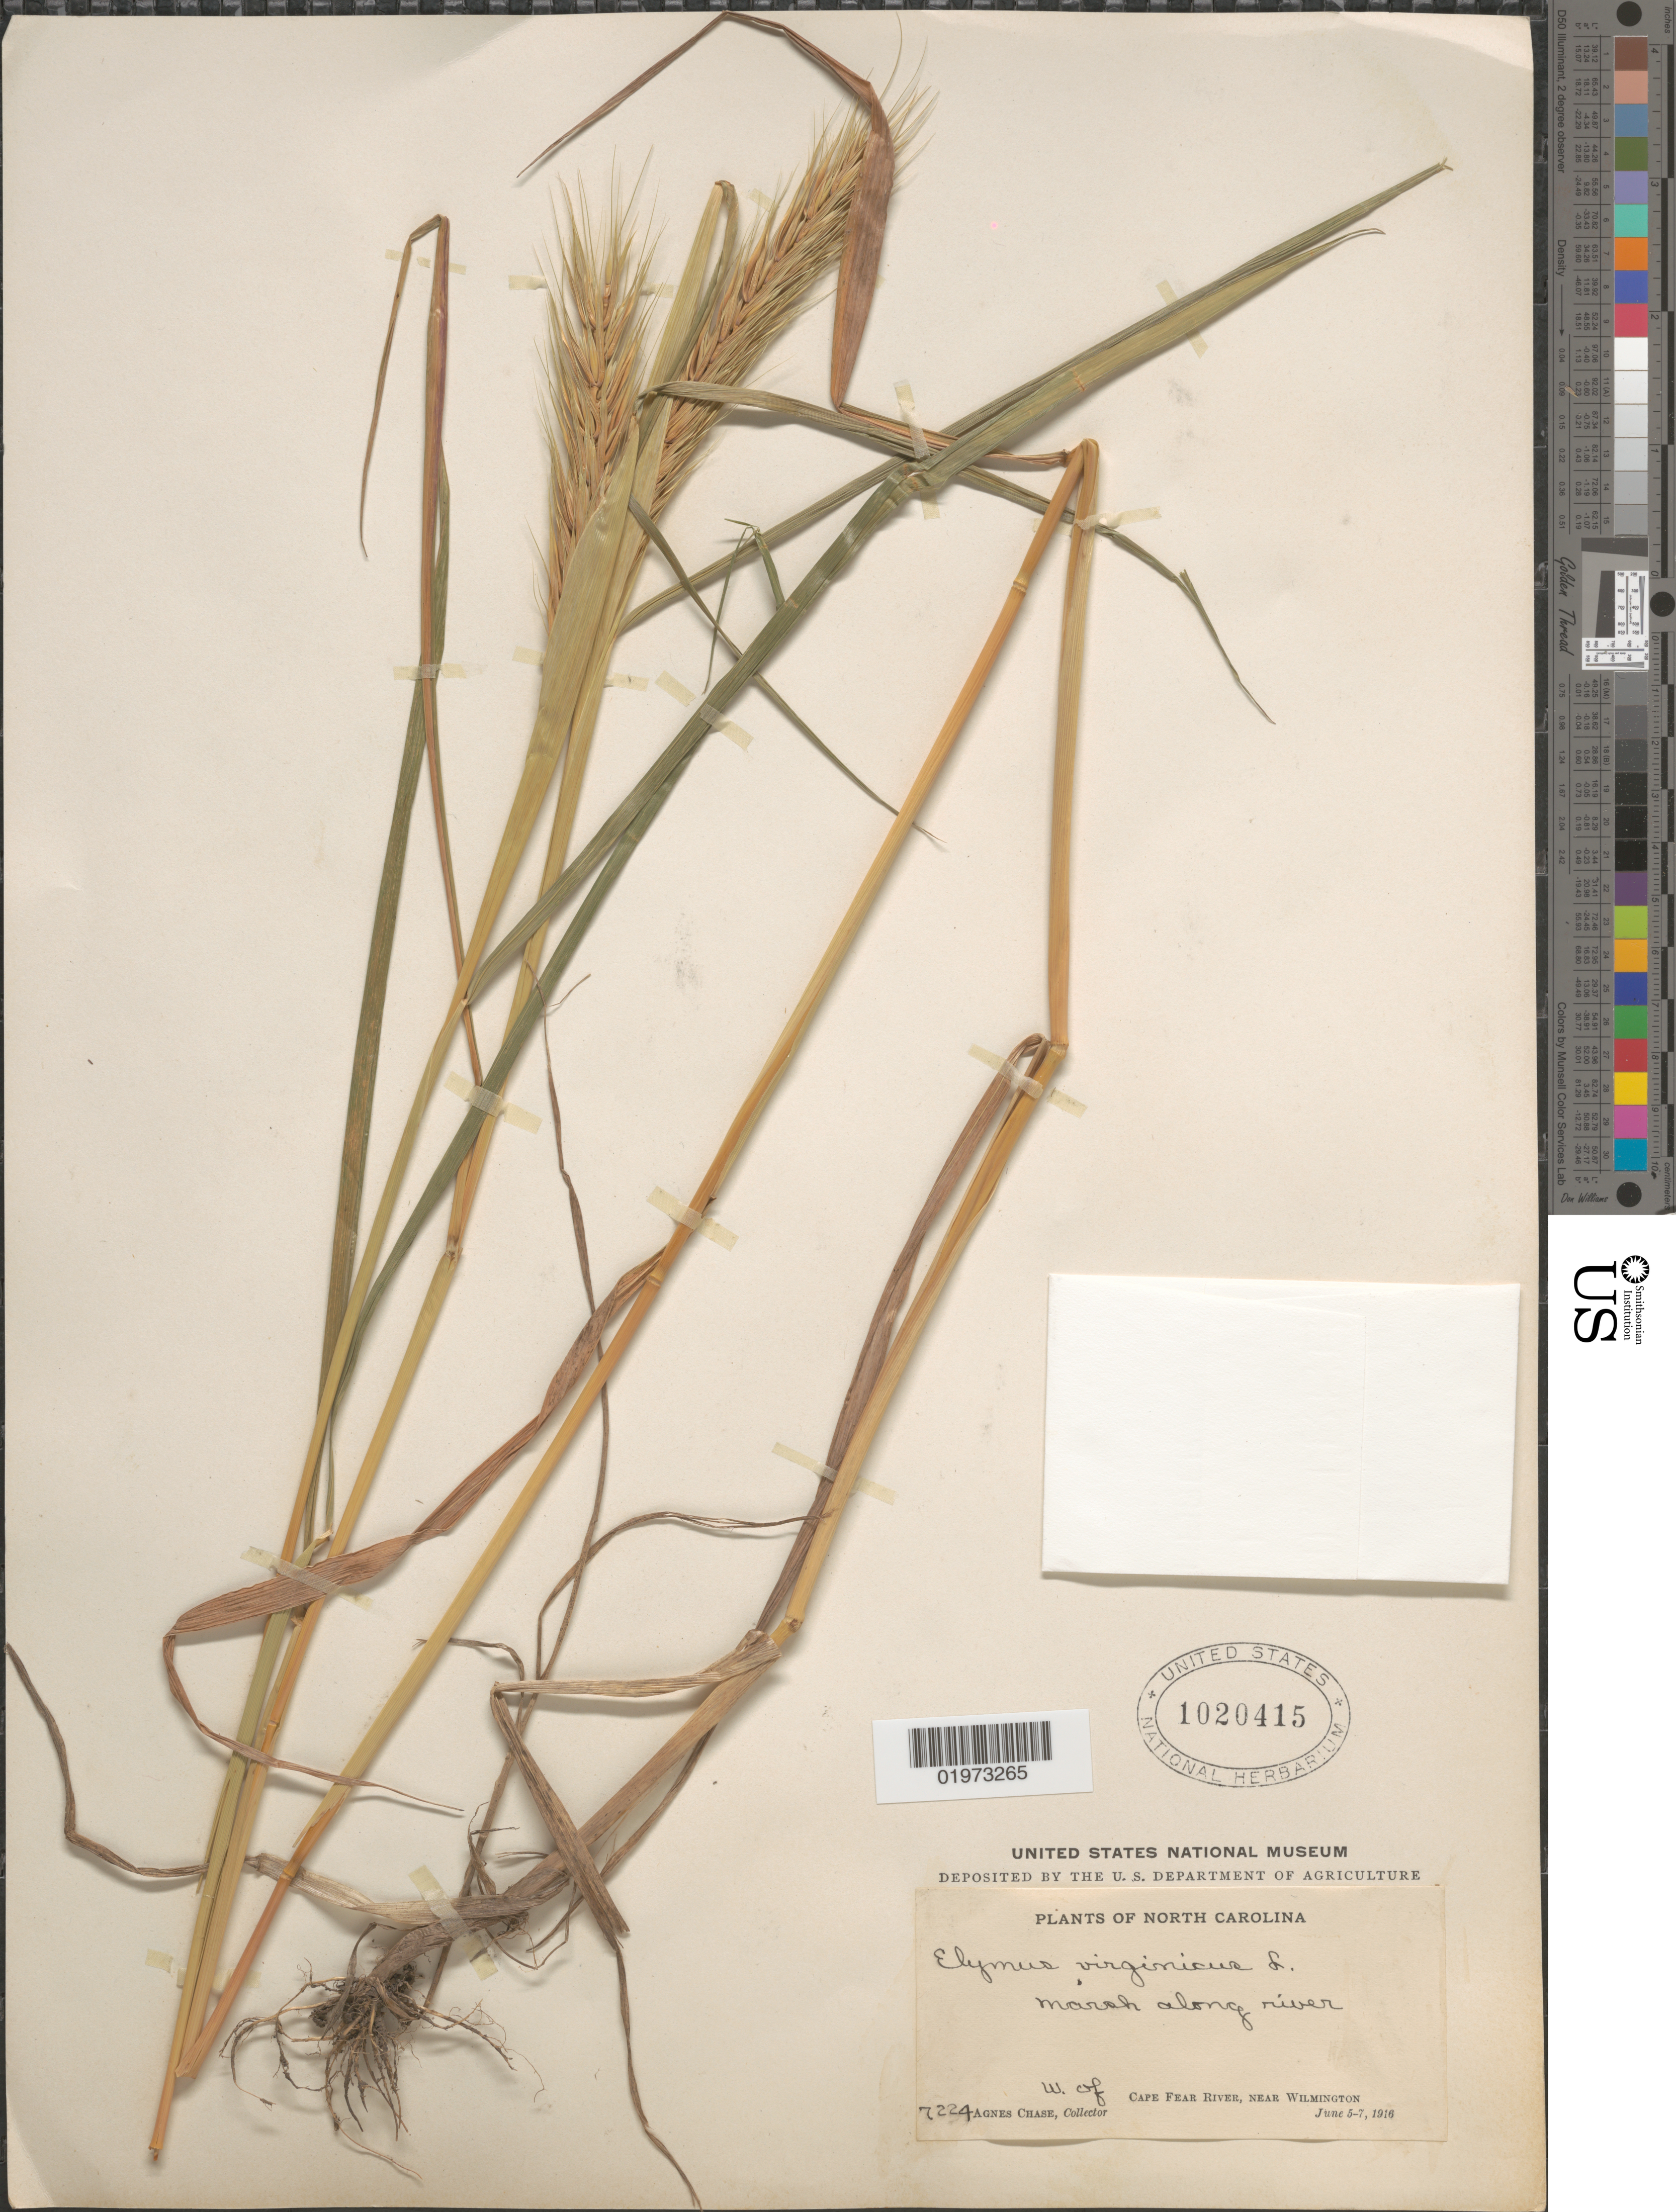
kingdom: Plantae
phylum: Tracheophyta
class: Liliopsida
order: Poales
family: Poaceae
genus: Elymus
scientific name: Elymus virginicus var. virginicus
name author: L.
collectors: A. Chase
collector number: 7224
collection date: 1916-06-05/1916-06-07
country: United States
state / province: North Carolina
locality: Marsh along river. W. of Cape Fear River, near Wilmington.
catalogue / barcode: US 1020415